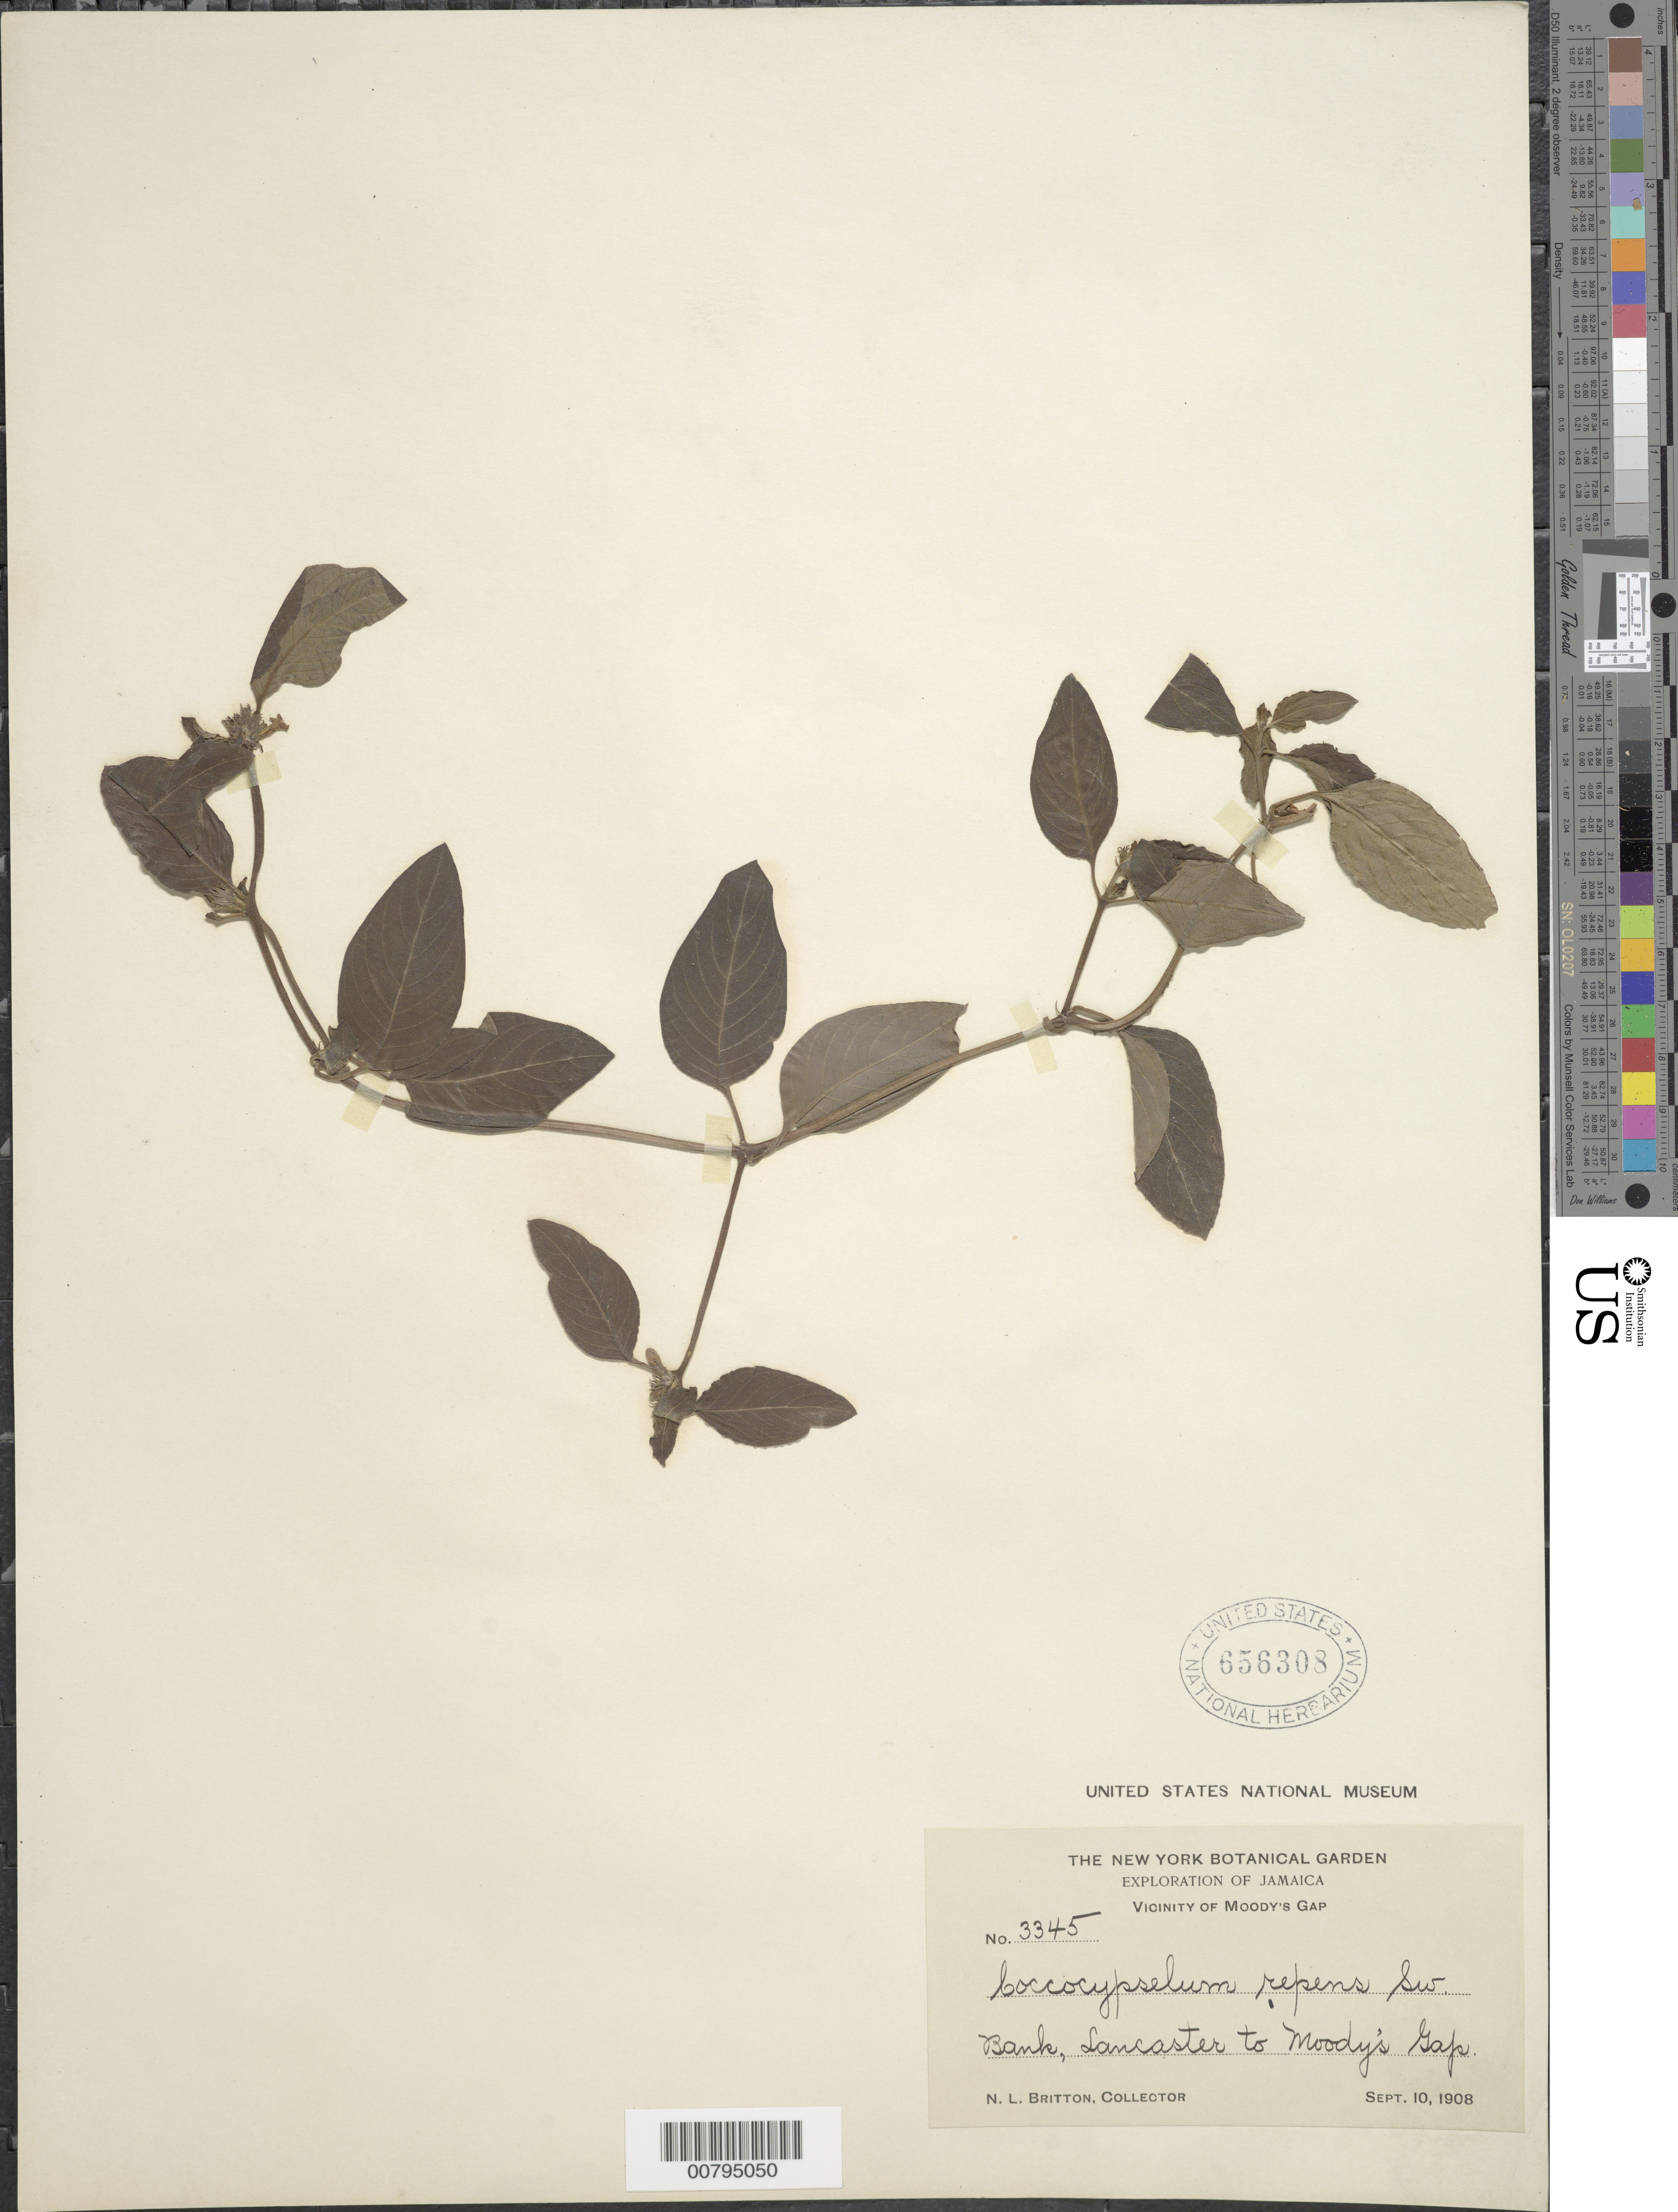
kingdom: Plantae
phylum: Tracheophyta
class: Magnoliopsida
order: Gentianales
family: Rubiaceae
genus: Coccocypselum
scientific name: Coccocypselum repens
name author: Sw.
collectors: N. Britton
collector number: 3345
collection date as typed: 10 Sep 1908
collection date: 1908-09-10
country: Jamaica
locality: Bank, Lancaster to Moody's Gap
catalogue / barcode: US 656308